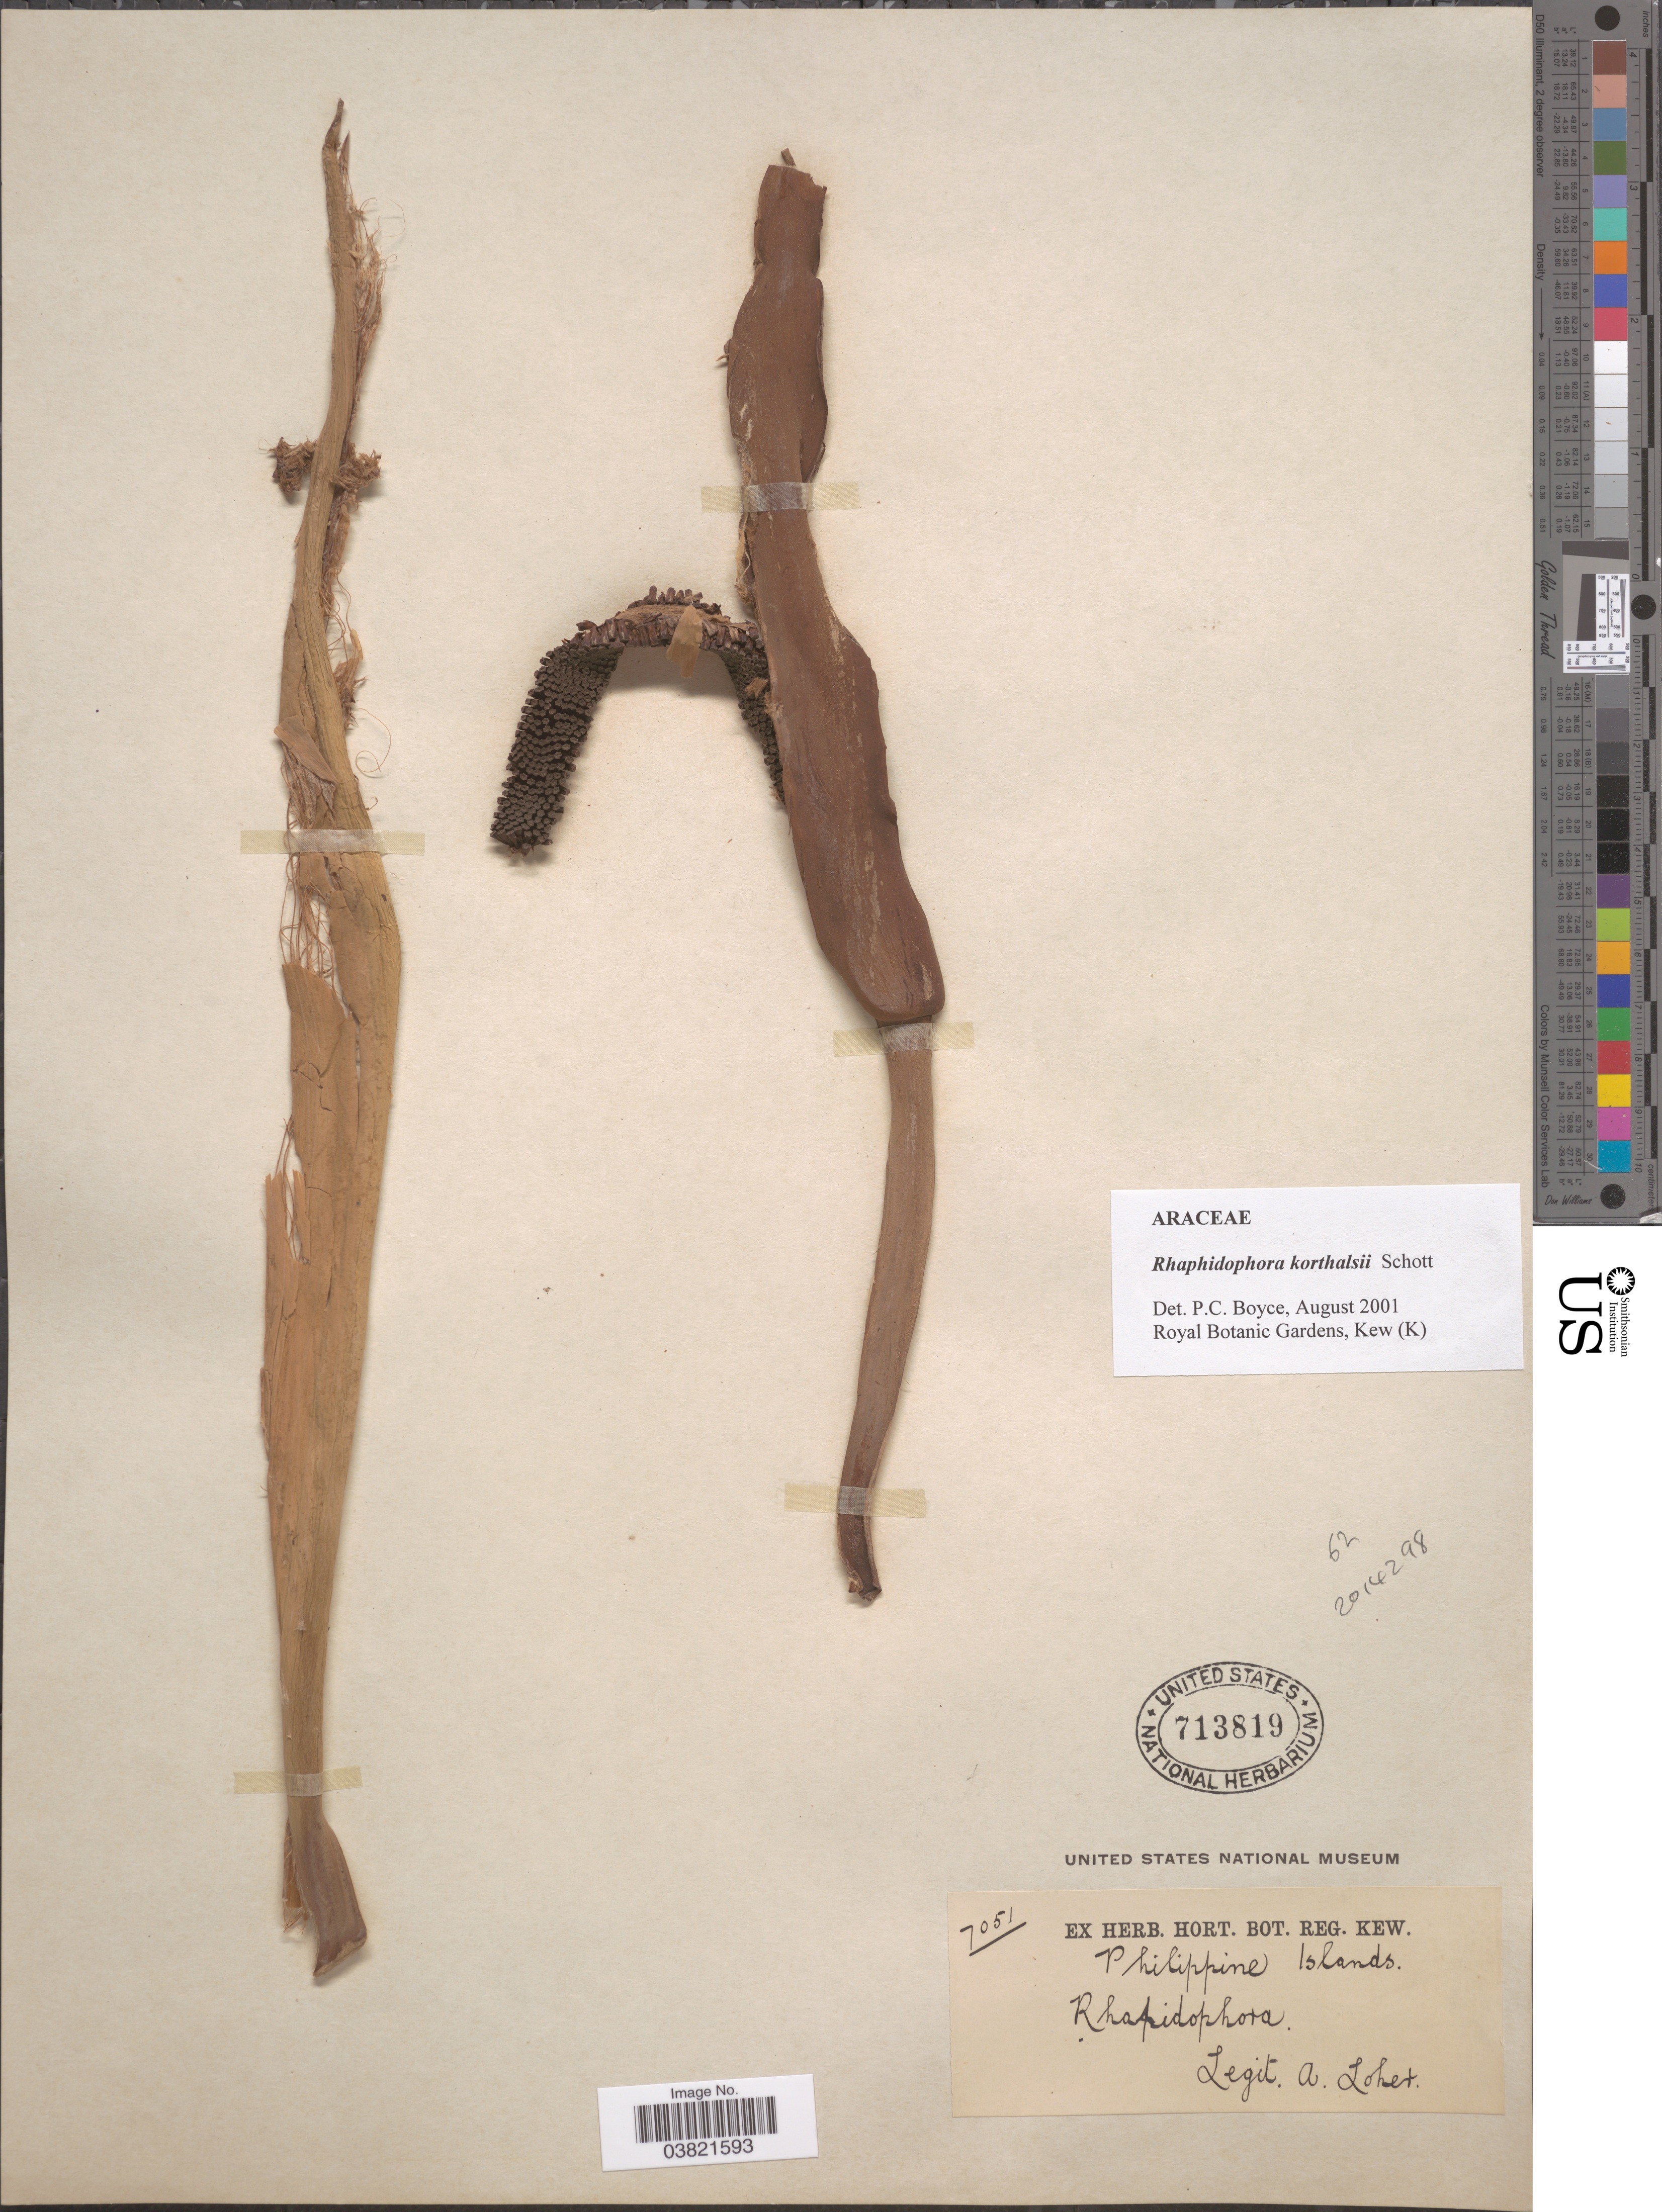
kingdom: Plantae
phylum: Tracheophyta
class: Liliopsida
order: Alismatales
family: Araceae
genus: Rhaphidophora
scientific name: Rhaphidophora korthalsii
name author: Schott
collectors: A. Loher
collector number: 7051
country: Philippines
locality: Philippine Islands.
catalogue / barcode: US 713819